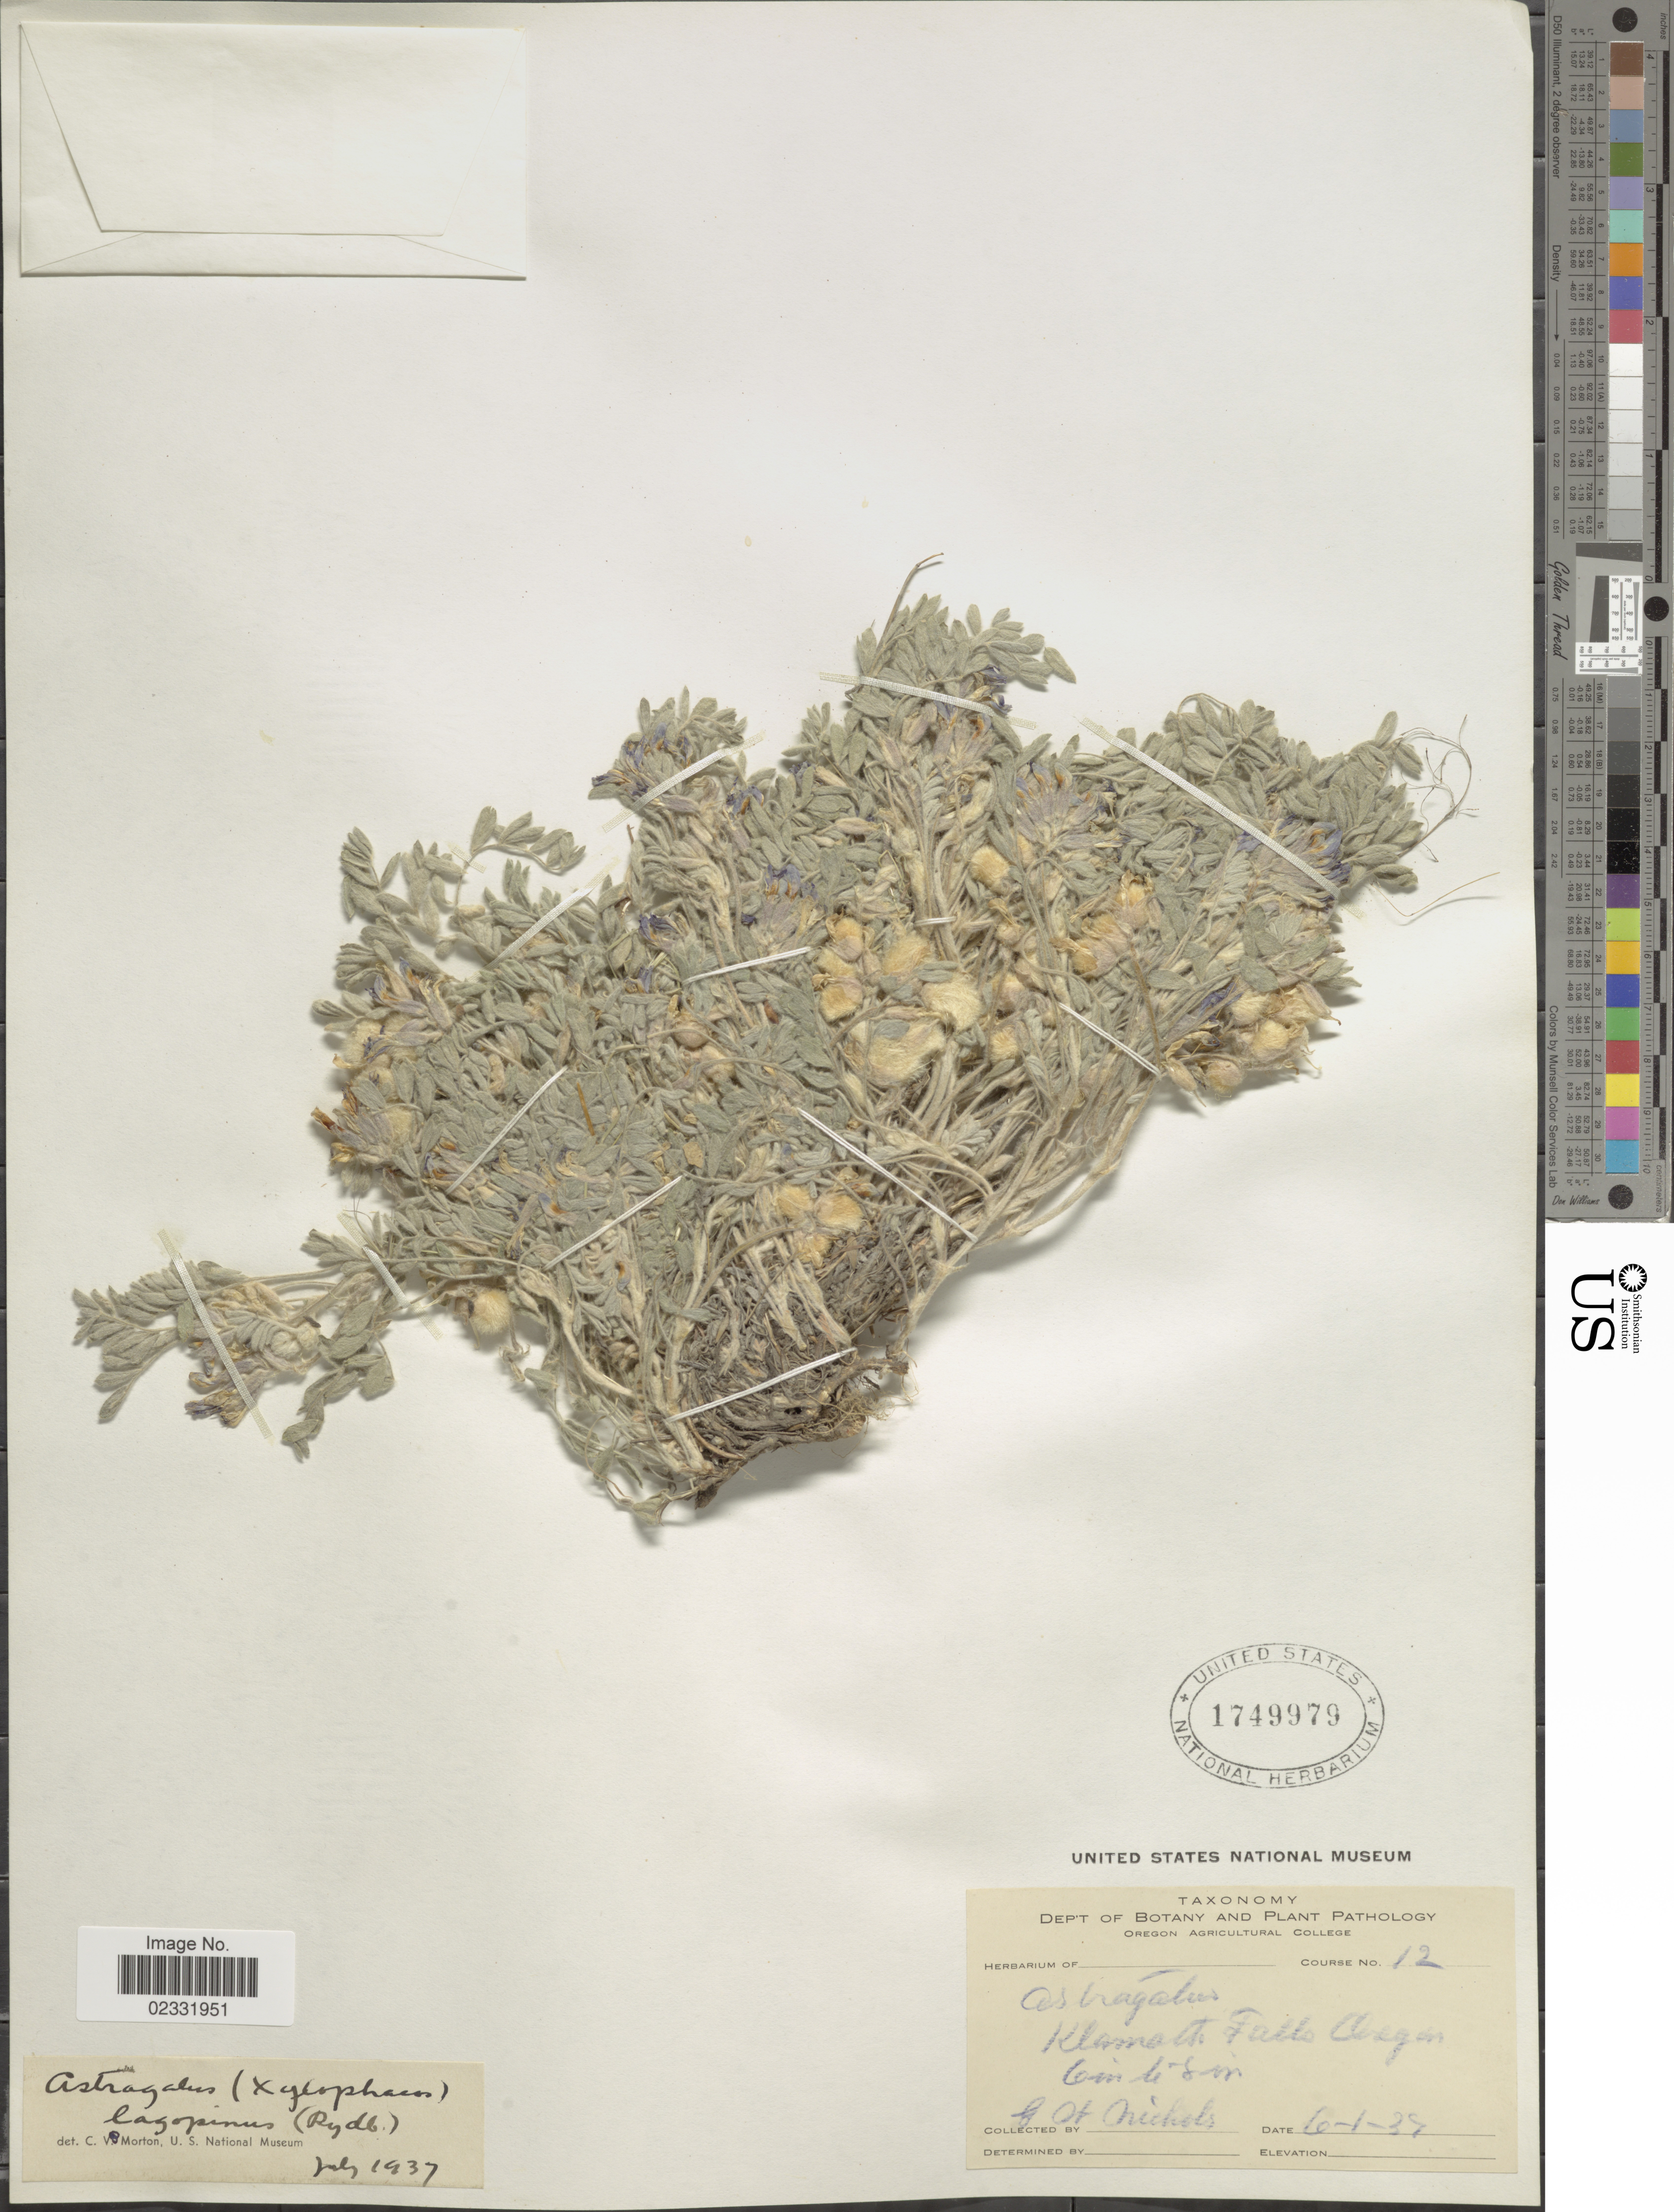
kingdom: Plantae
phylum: Tracheophyta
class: Magnoliopsida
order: Fabales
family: Fabaceae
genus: Astragalus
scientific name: Astragalus lagopinus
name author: (Rydb.) M. Peck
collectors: A. Nickels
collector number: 12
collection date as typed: Transcribed d/m/y: 1/6/39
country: United States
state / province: Oregon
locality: Klamath Falls.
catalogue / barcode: US 1749979